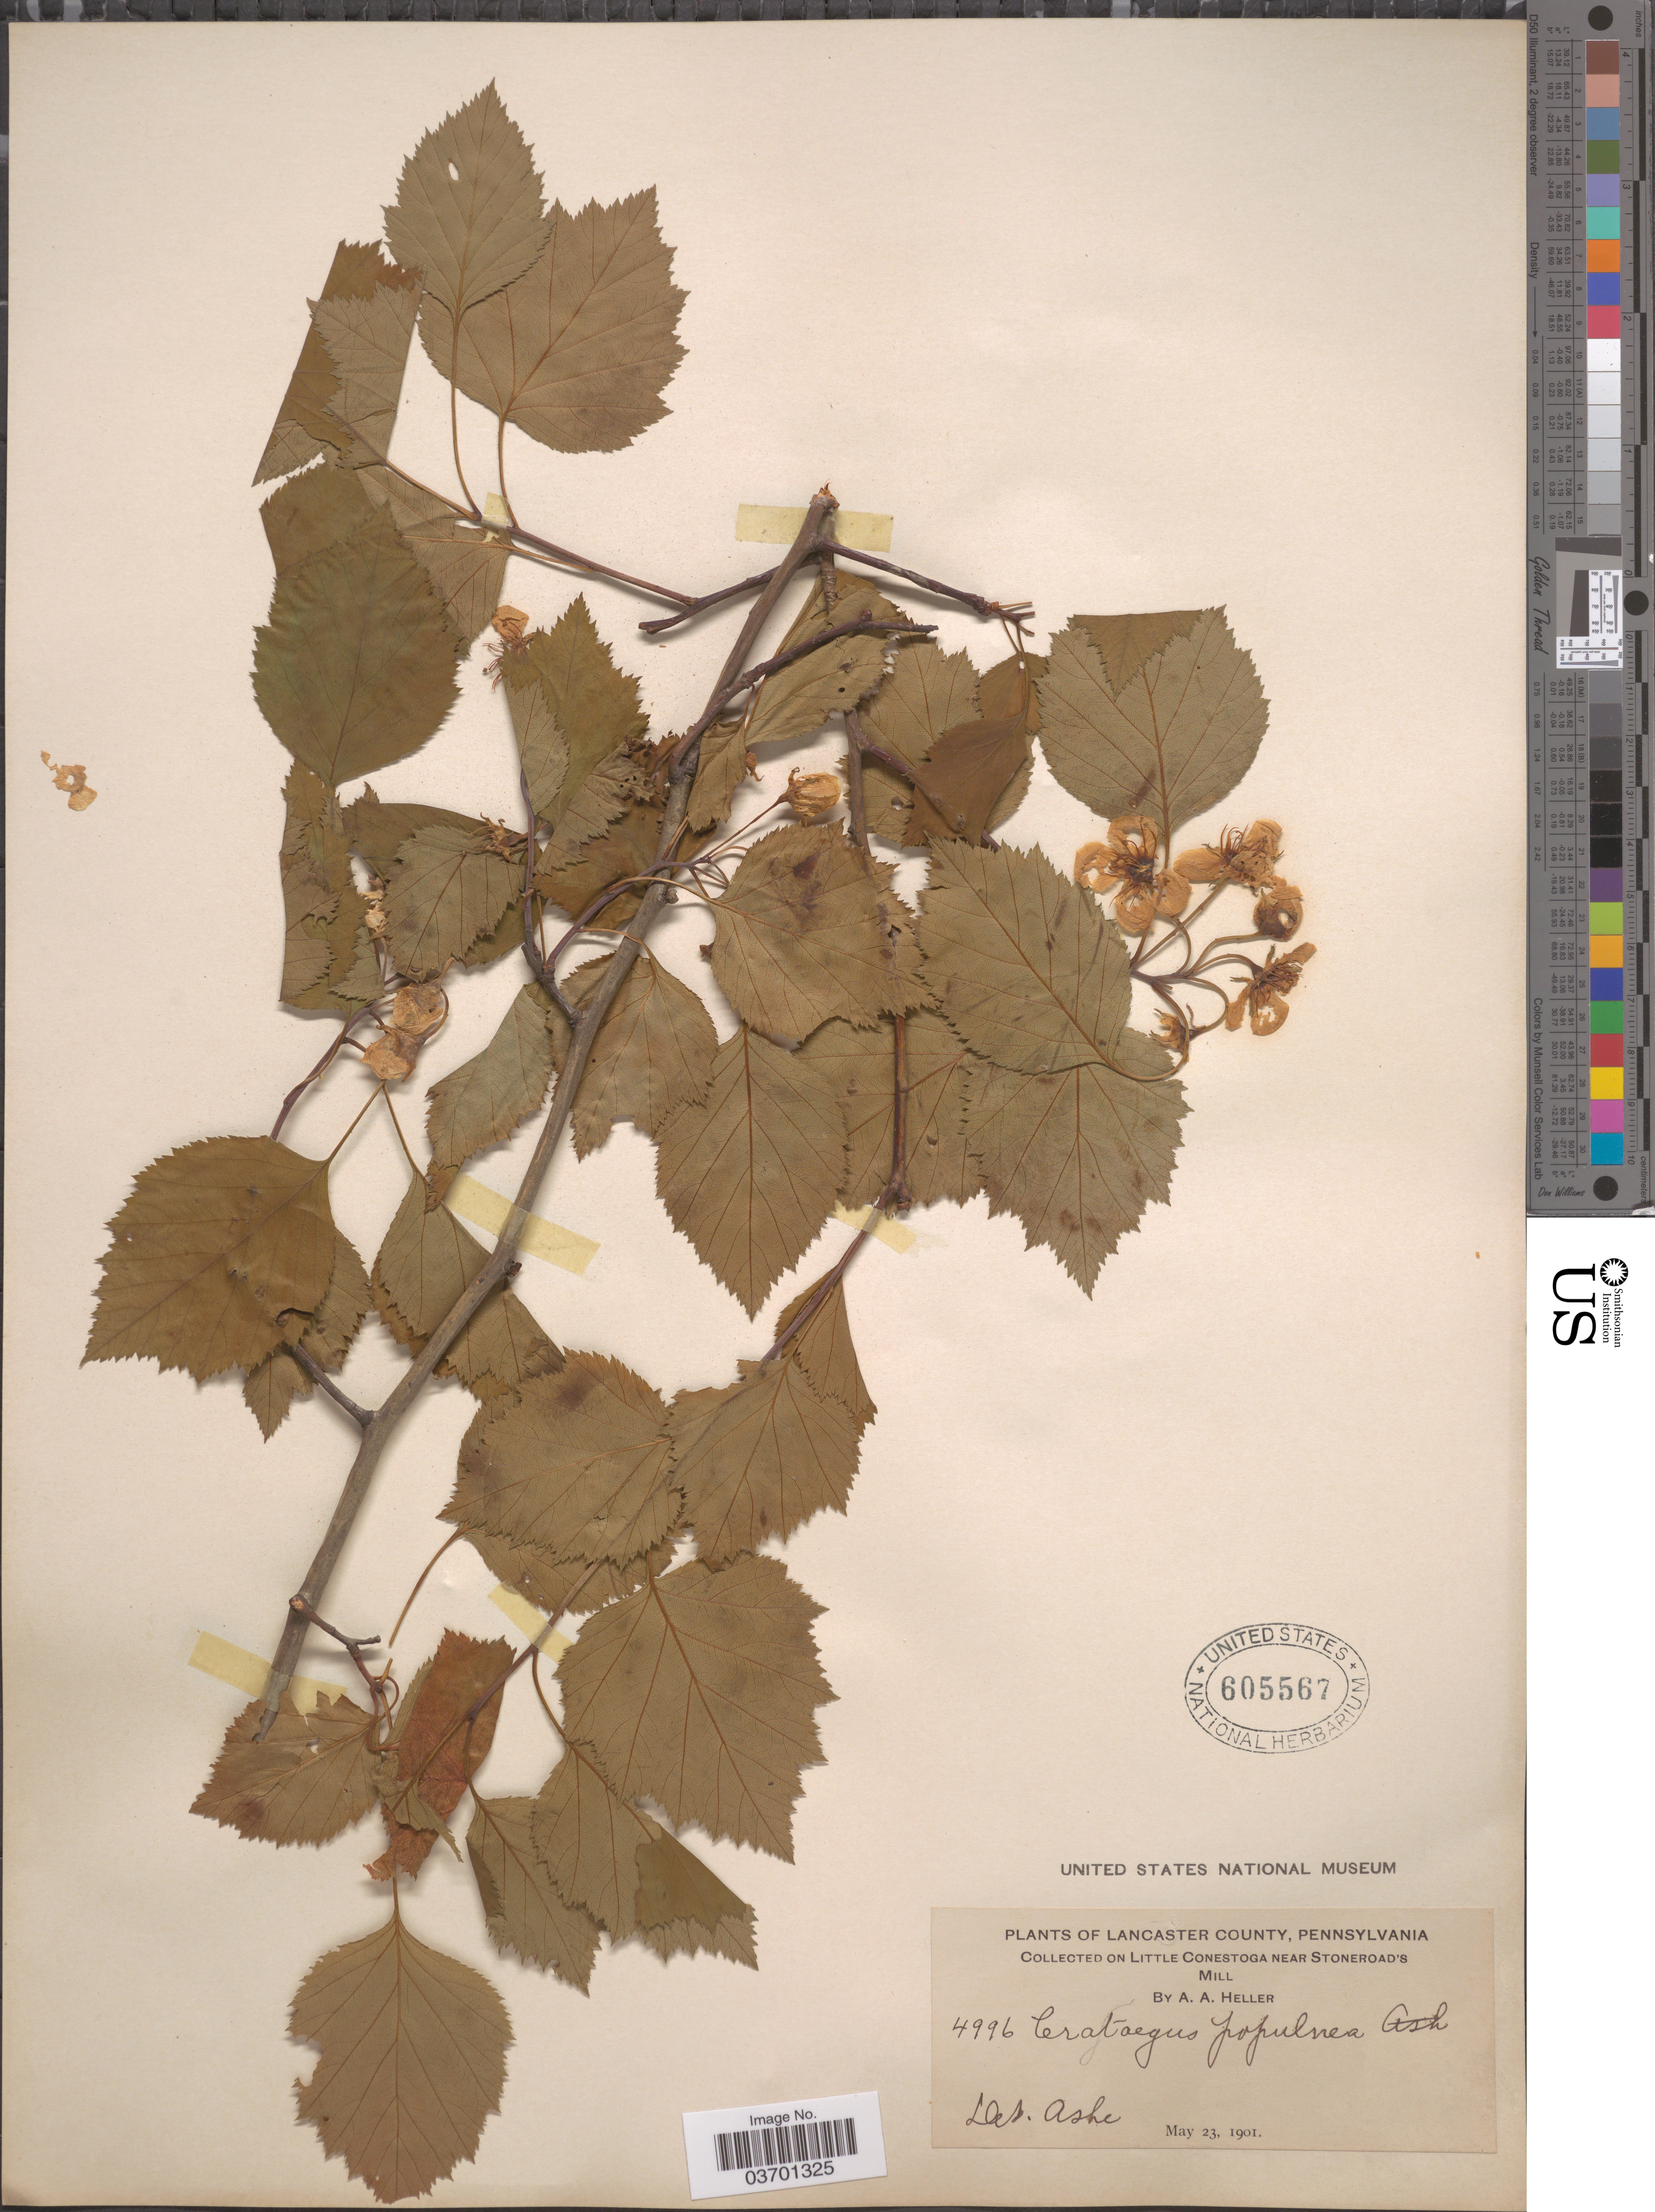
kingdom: Plantae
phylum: Tracheophyta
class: Magnoliopsida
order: Rosales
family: Rosaceae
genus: Crataegus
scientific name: Crataegus populnea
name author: Ashe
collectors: A. A. Heller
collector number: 4996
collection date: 1901-05-23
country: United States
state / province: Pennsylvania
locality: Lancaster County. On Little Conestoga near Stoneroad's Mill.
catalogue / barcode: US 605567